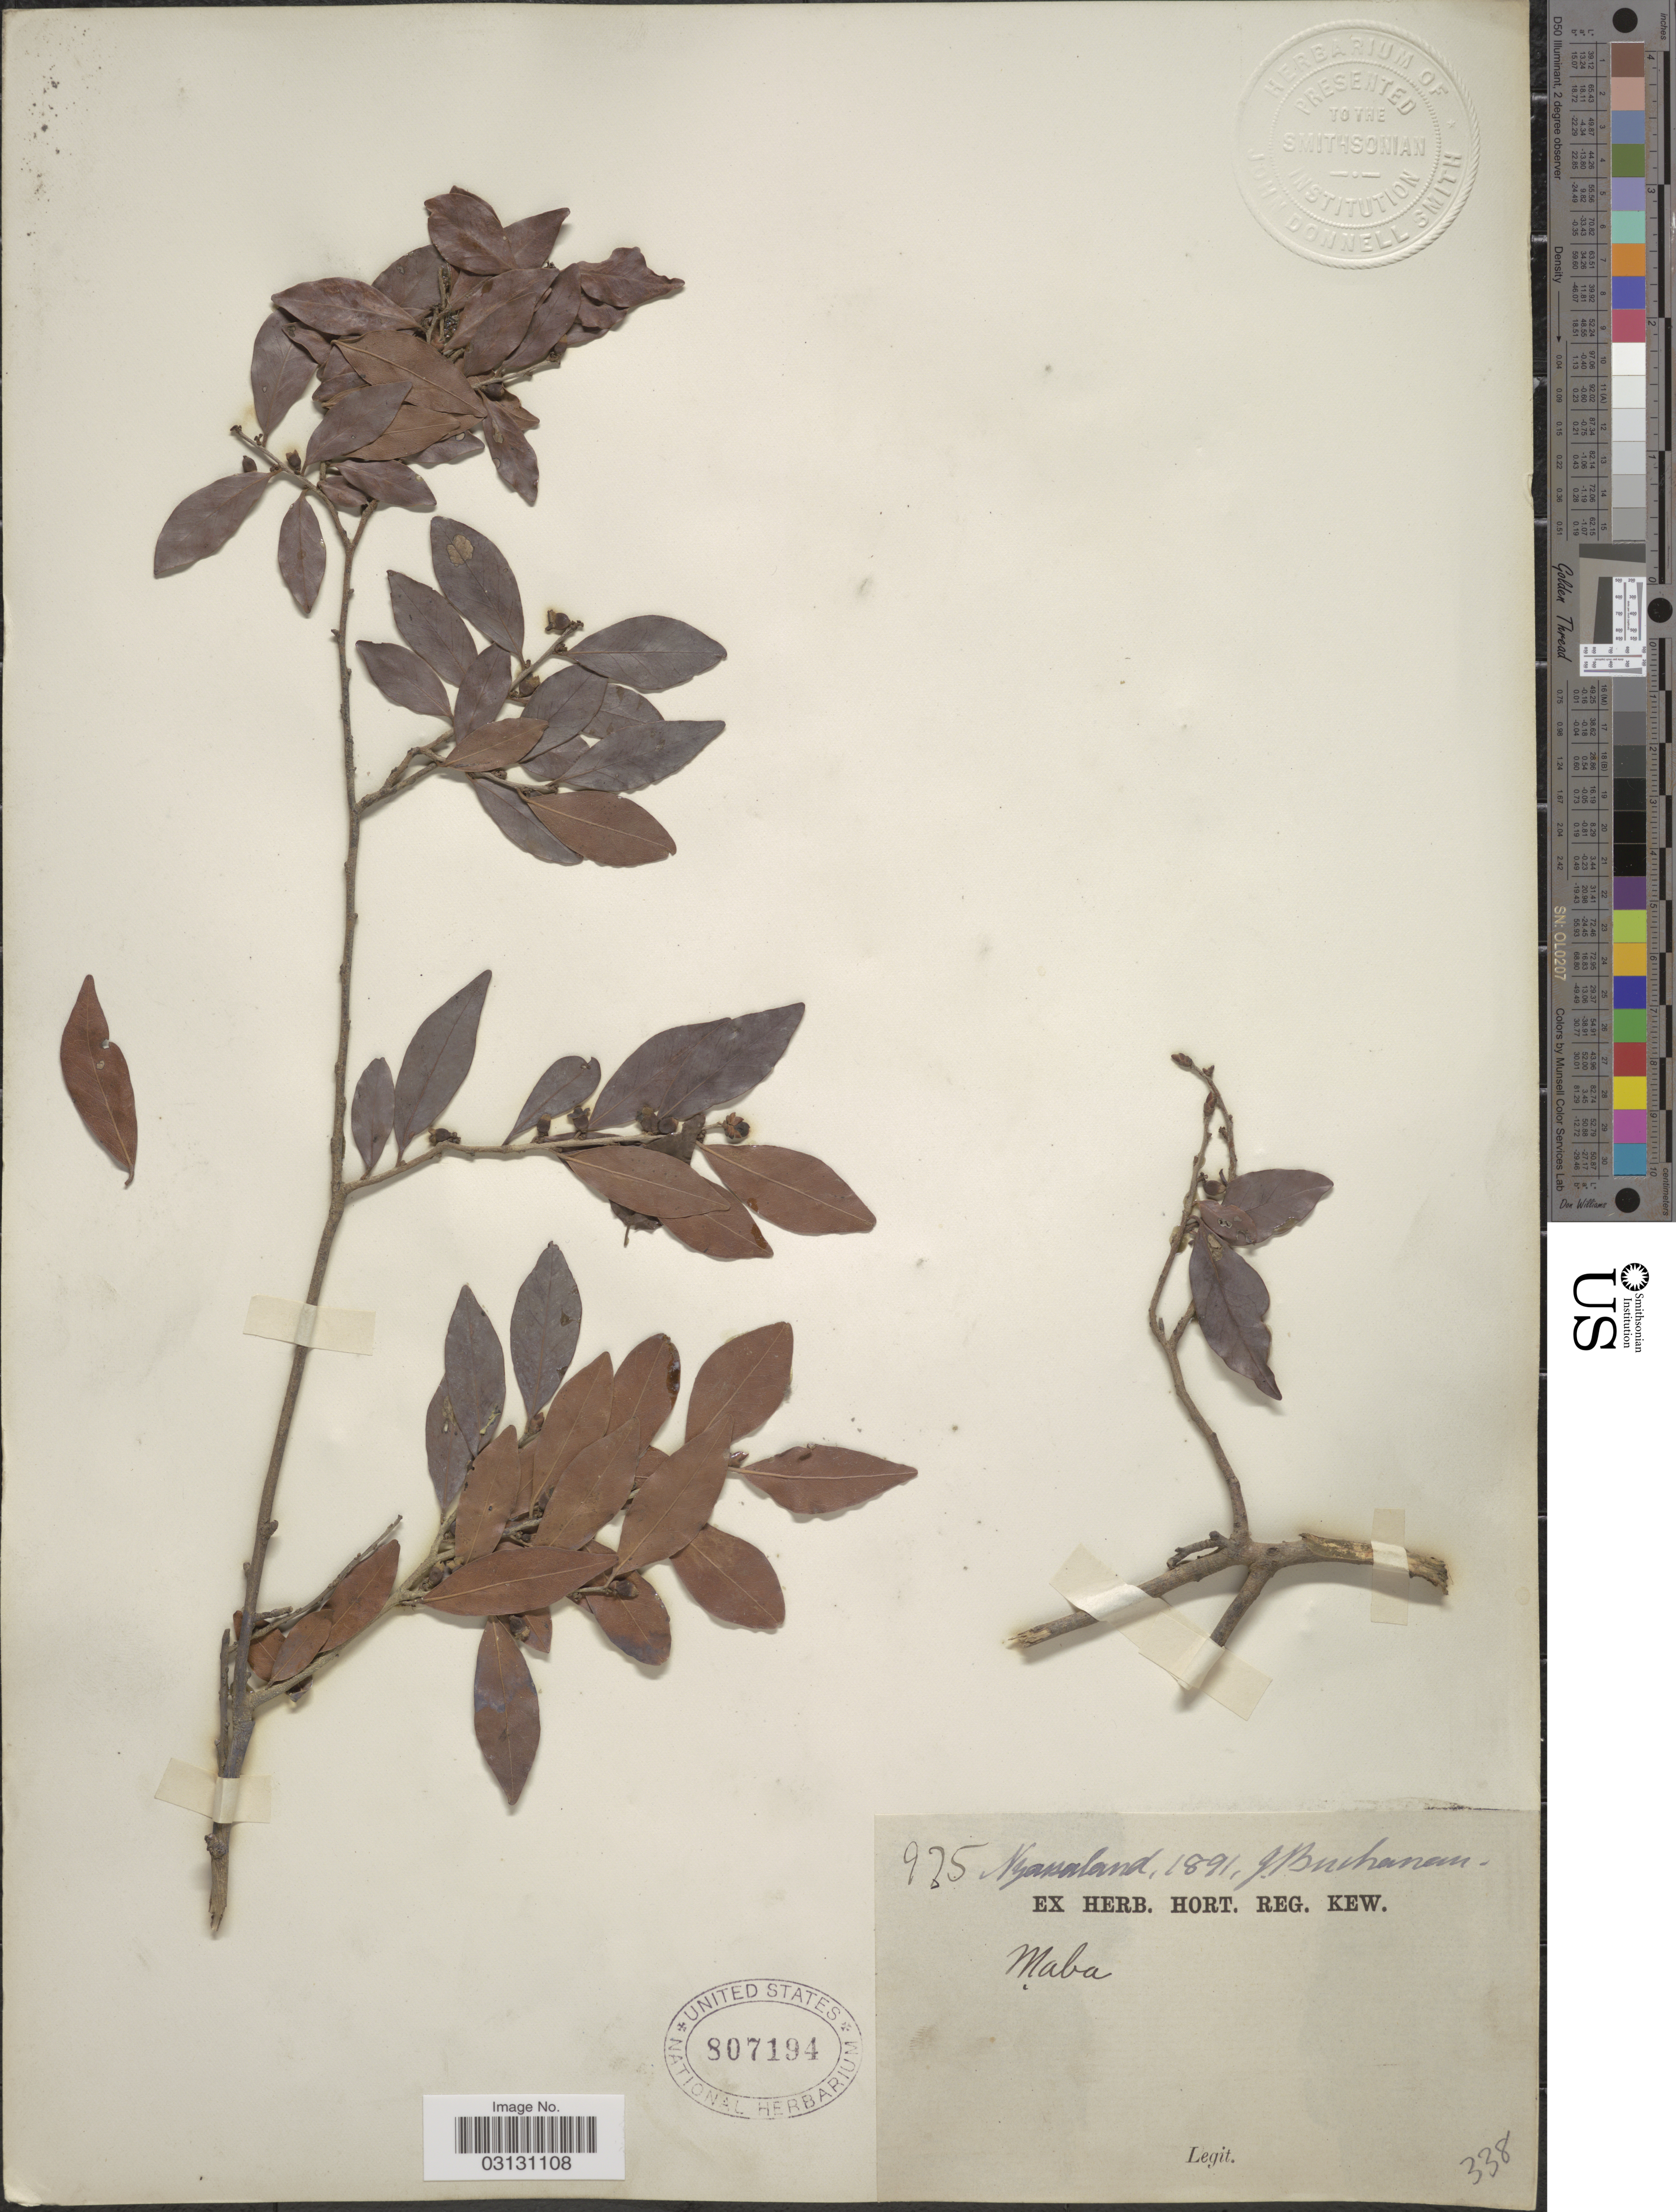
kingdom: Plantae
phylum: Tracheophyta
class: Magnoliopsida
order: Ericales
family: Ebenaceae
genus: Diospyros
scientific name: Diospyros natalensis subsp. natalensis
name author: (Harv.) Brenan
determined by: White, F.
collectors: J. Buchanan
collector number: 975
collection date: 1891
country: Malawi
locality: Nyassaland.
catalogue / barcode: US 807194